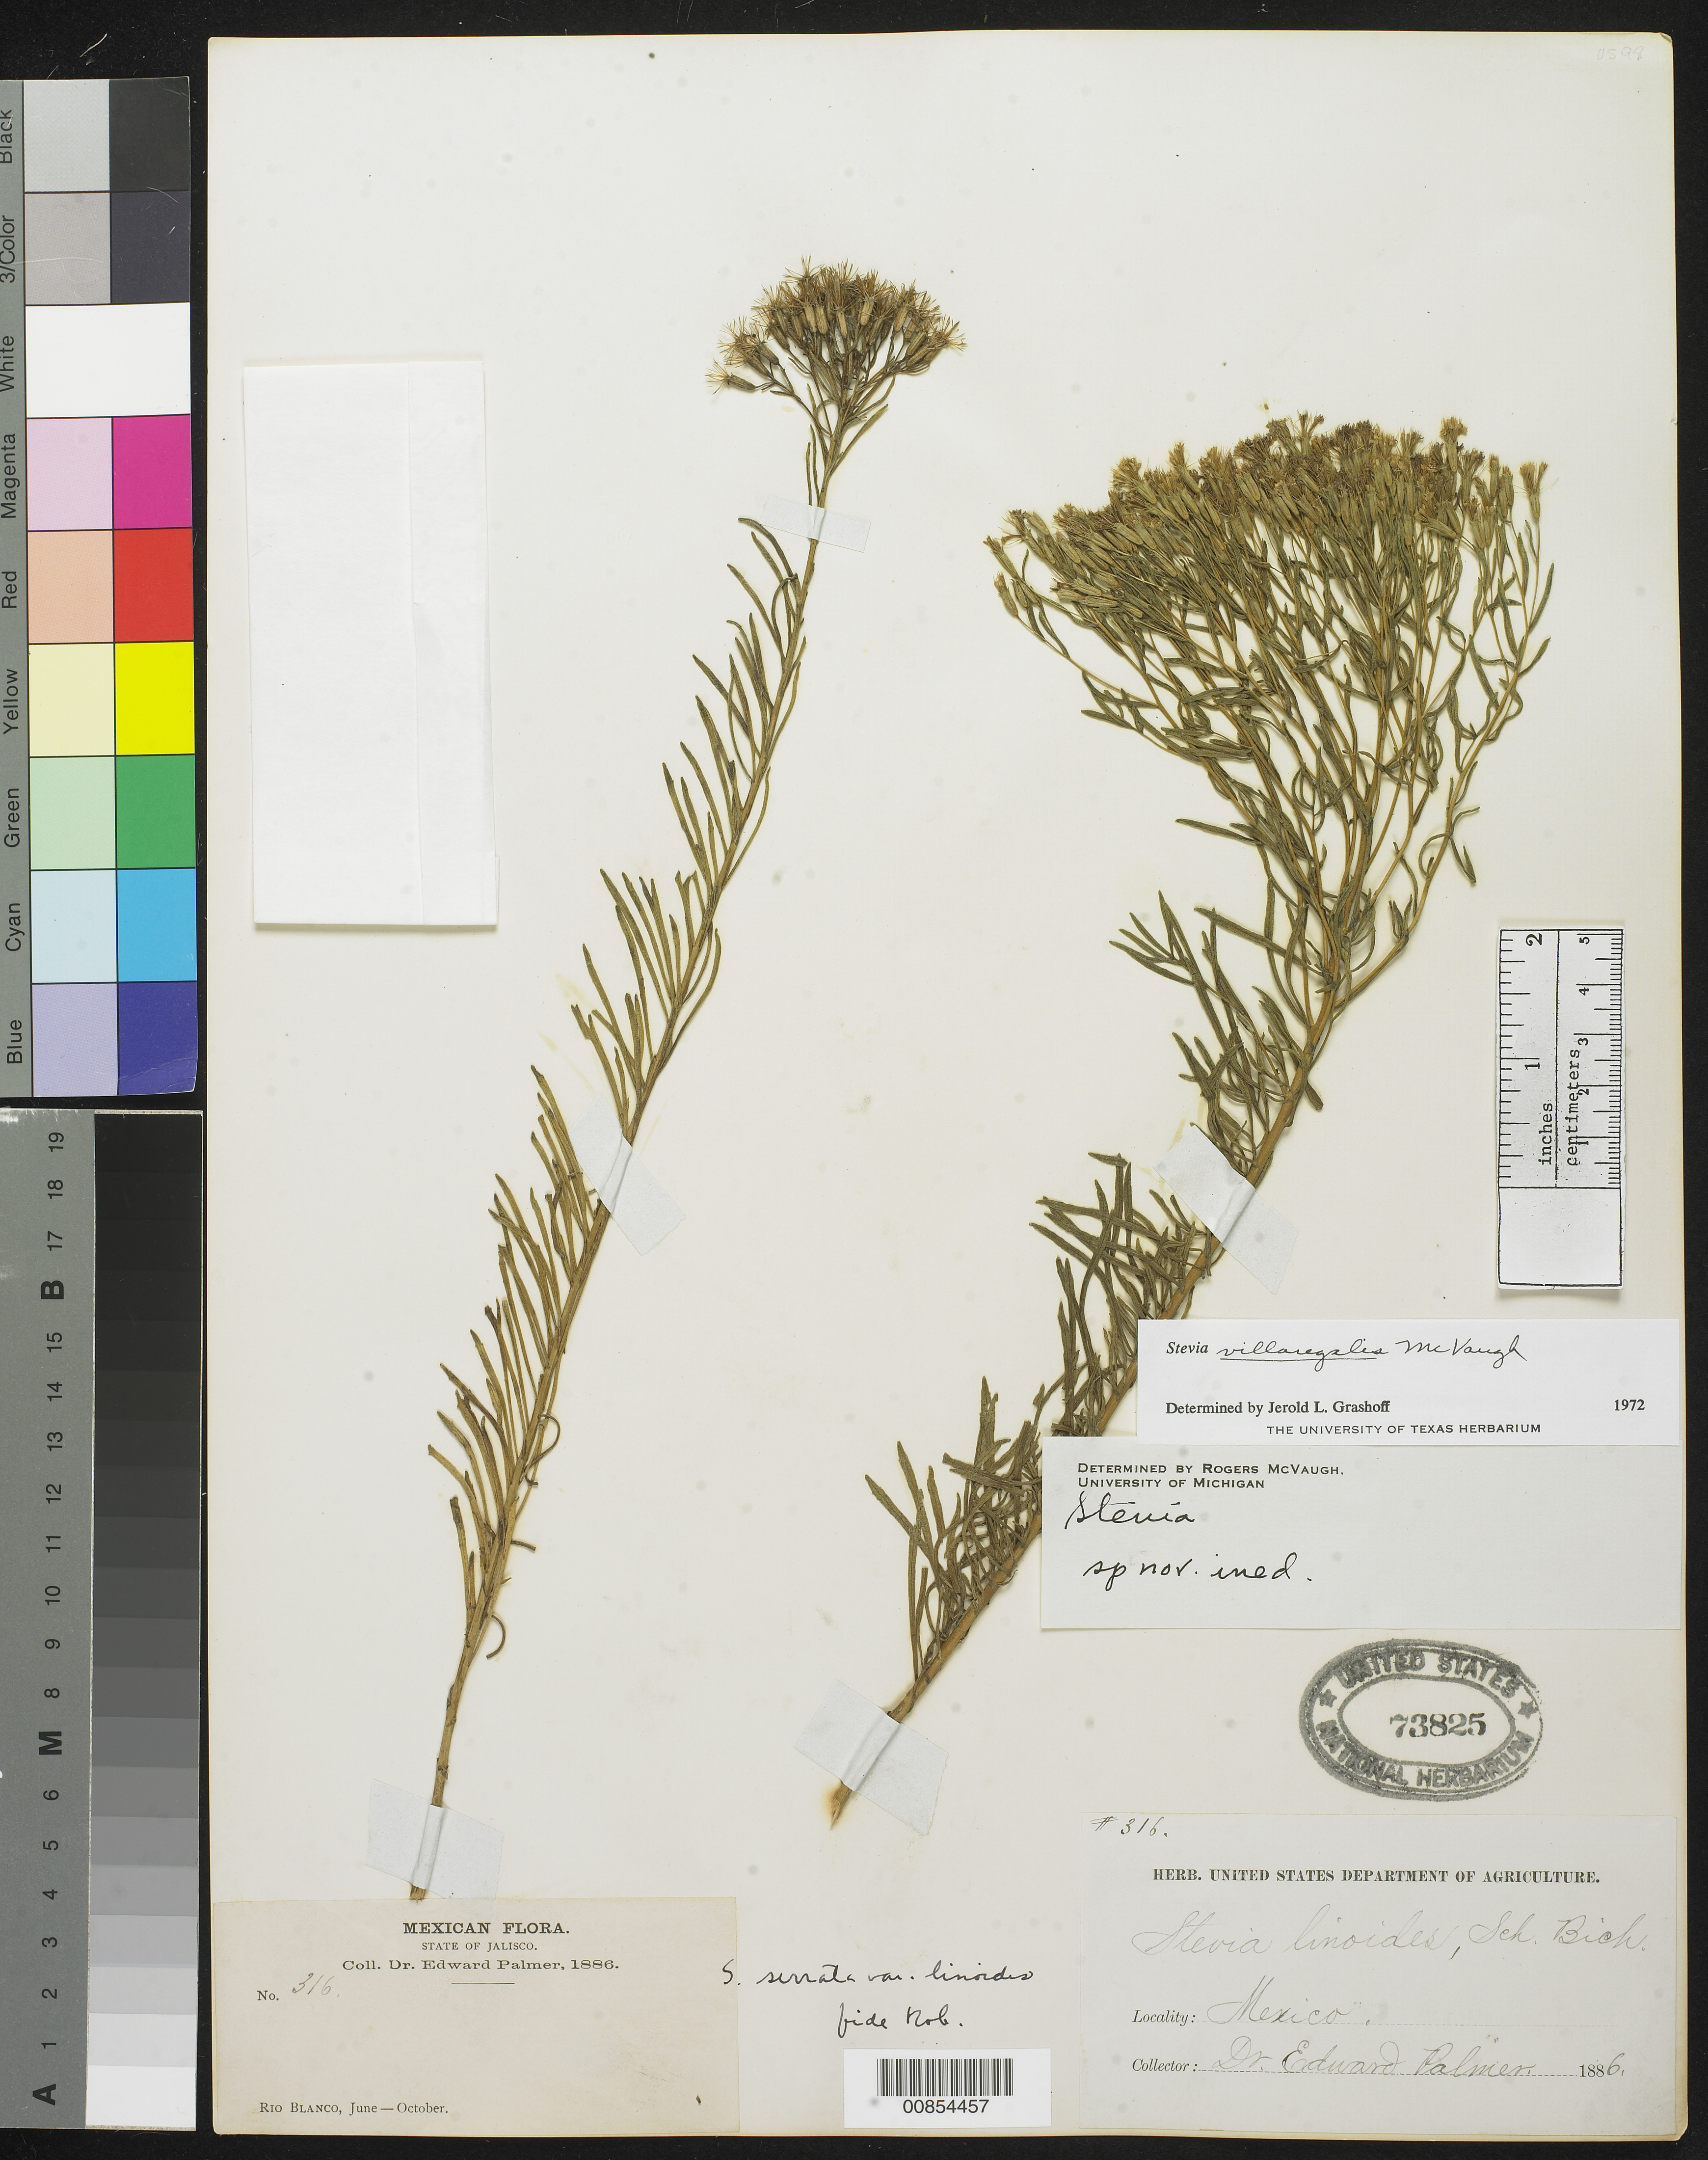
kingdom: Plantae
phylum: Tracheophyta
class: Magnoliopsida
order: Asterales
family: Asteraceae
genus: Stevia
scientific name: Stevia villaregalis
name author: McVaugh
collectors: E. Palmer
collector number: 316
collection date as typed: Jun 1886 to -- Oct 1886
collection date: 1886-06/1886-10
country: Mexico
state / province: Jalisco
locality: Río Blanco, Jalisco.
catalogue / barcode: US 73825